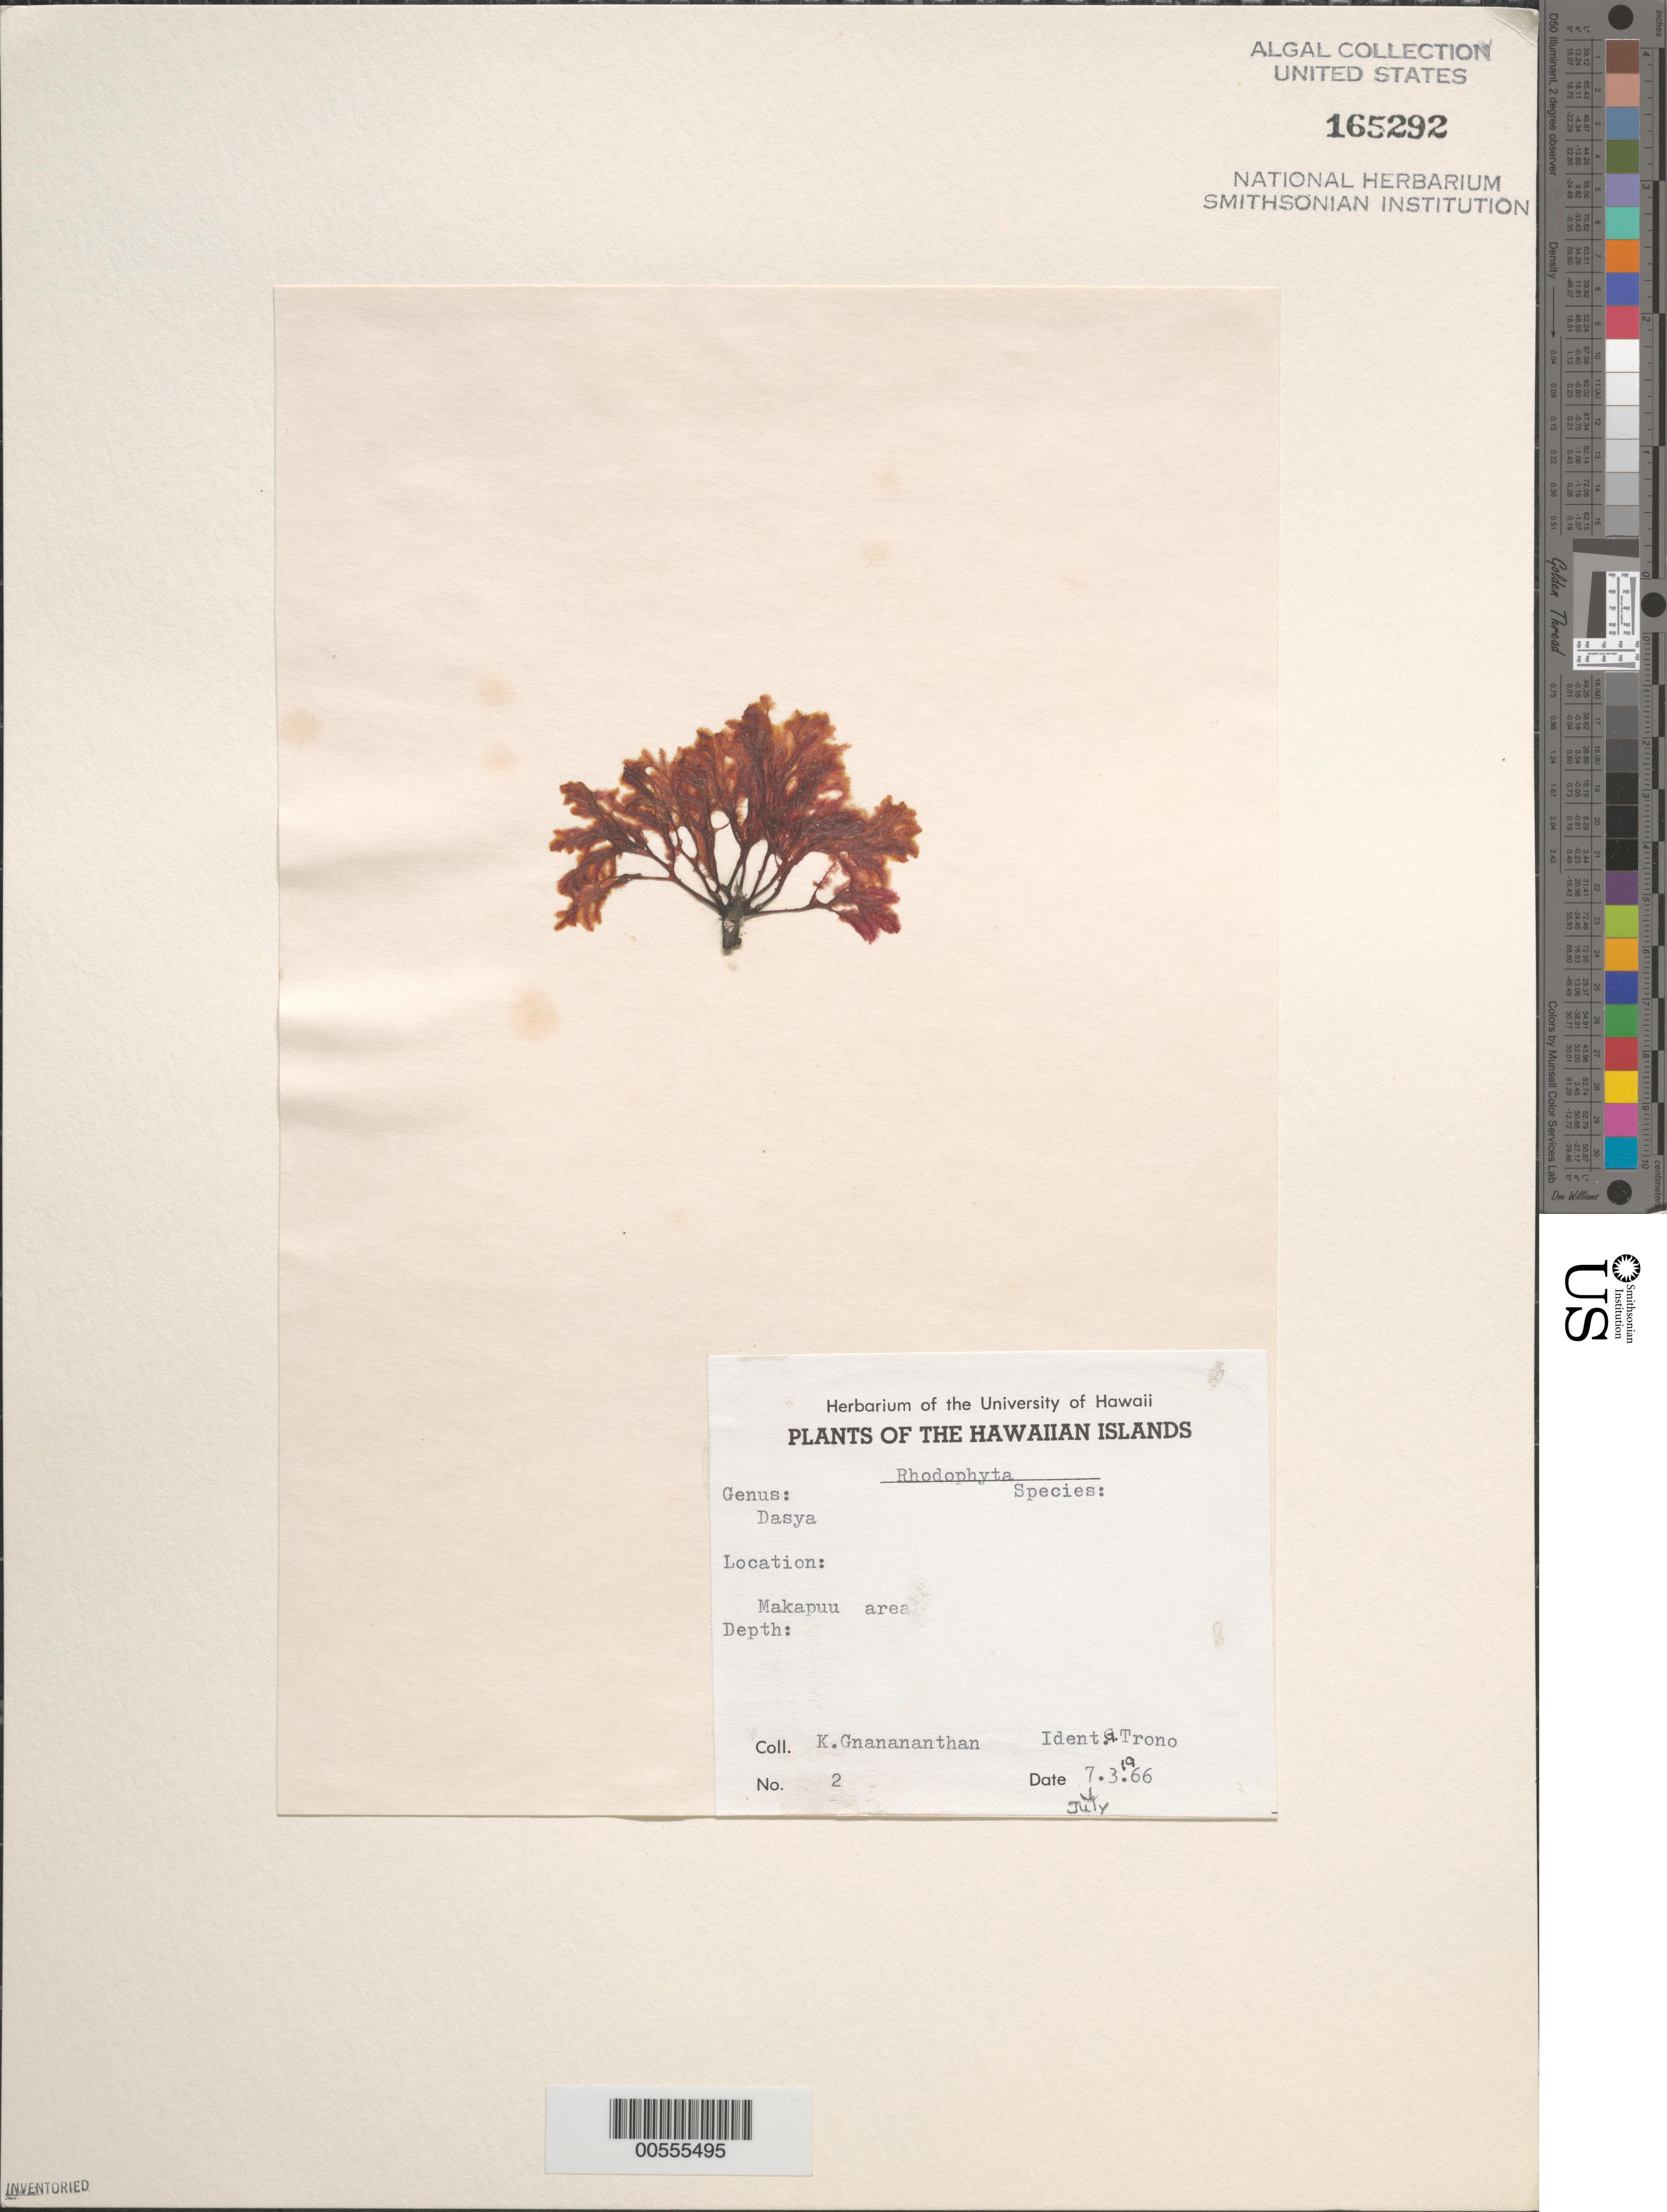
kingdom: Plantae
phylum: Rhodophyta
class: Florideophyceae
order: Ceramiales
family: Dasyaceae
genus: Dasya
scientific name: Dasya sp.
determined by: Trono, Gavino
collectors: K. Gnanananthan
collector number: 2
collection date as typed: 03 Jul 1966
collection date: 1966-07-03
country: United States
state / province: Hawaii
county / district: Honolulu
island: Oahu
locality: Makapuu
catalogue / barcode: US 165292